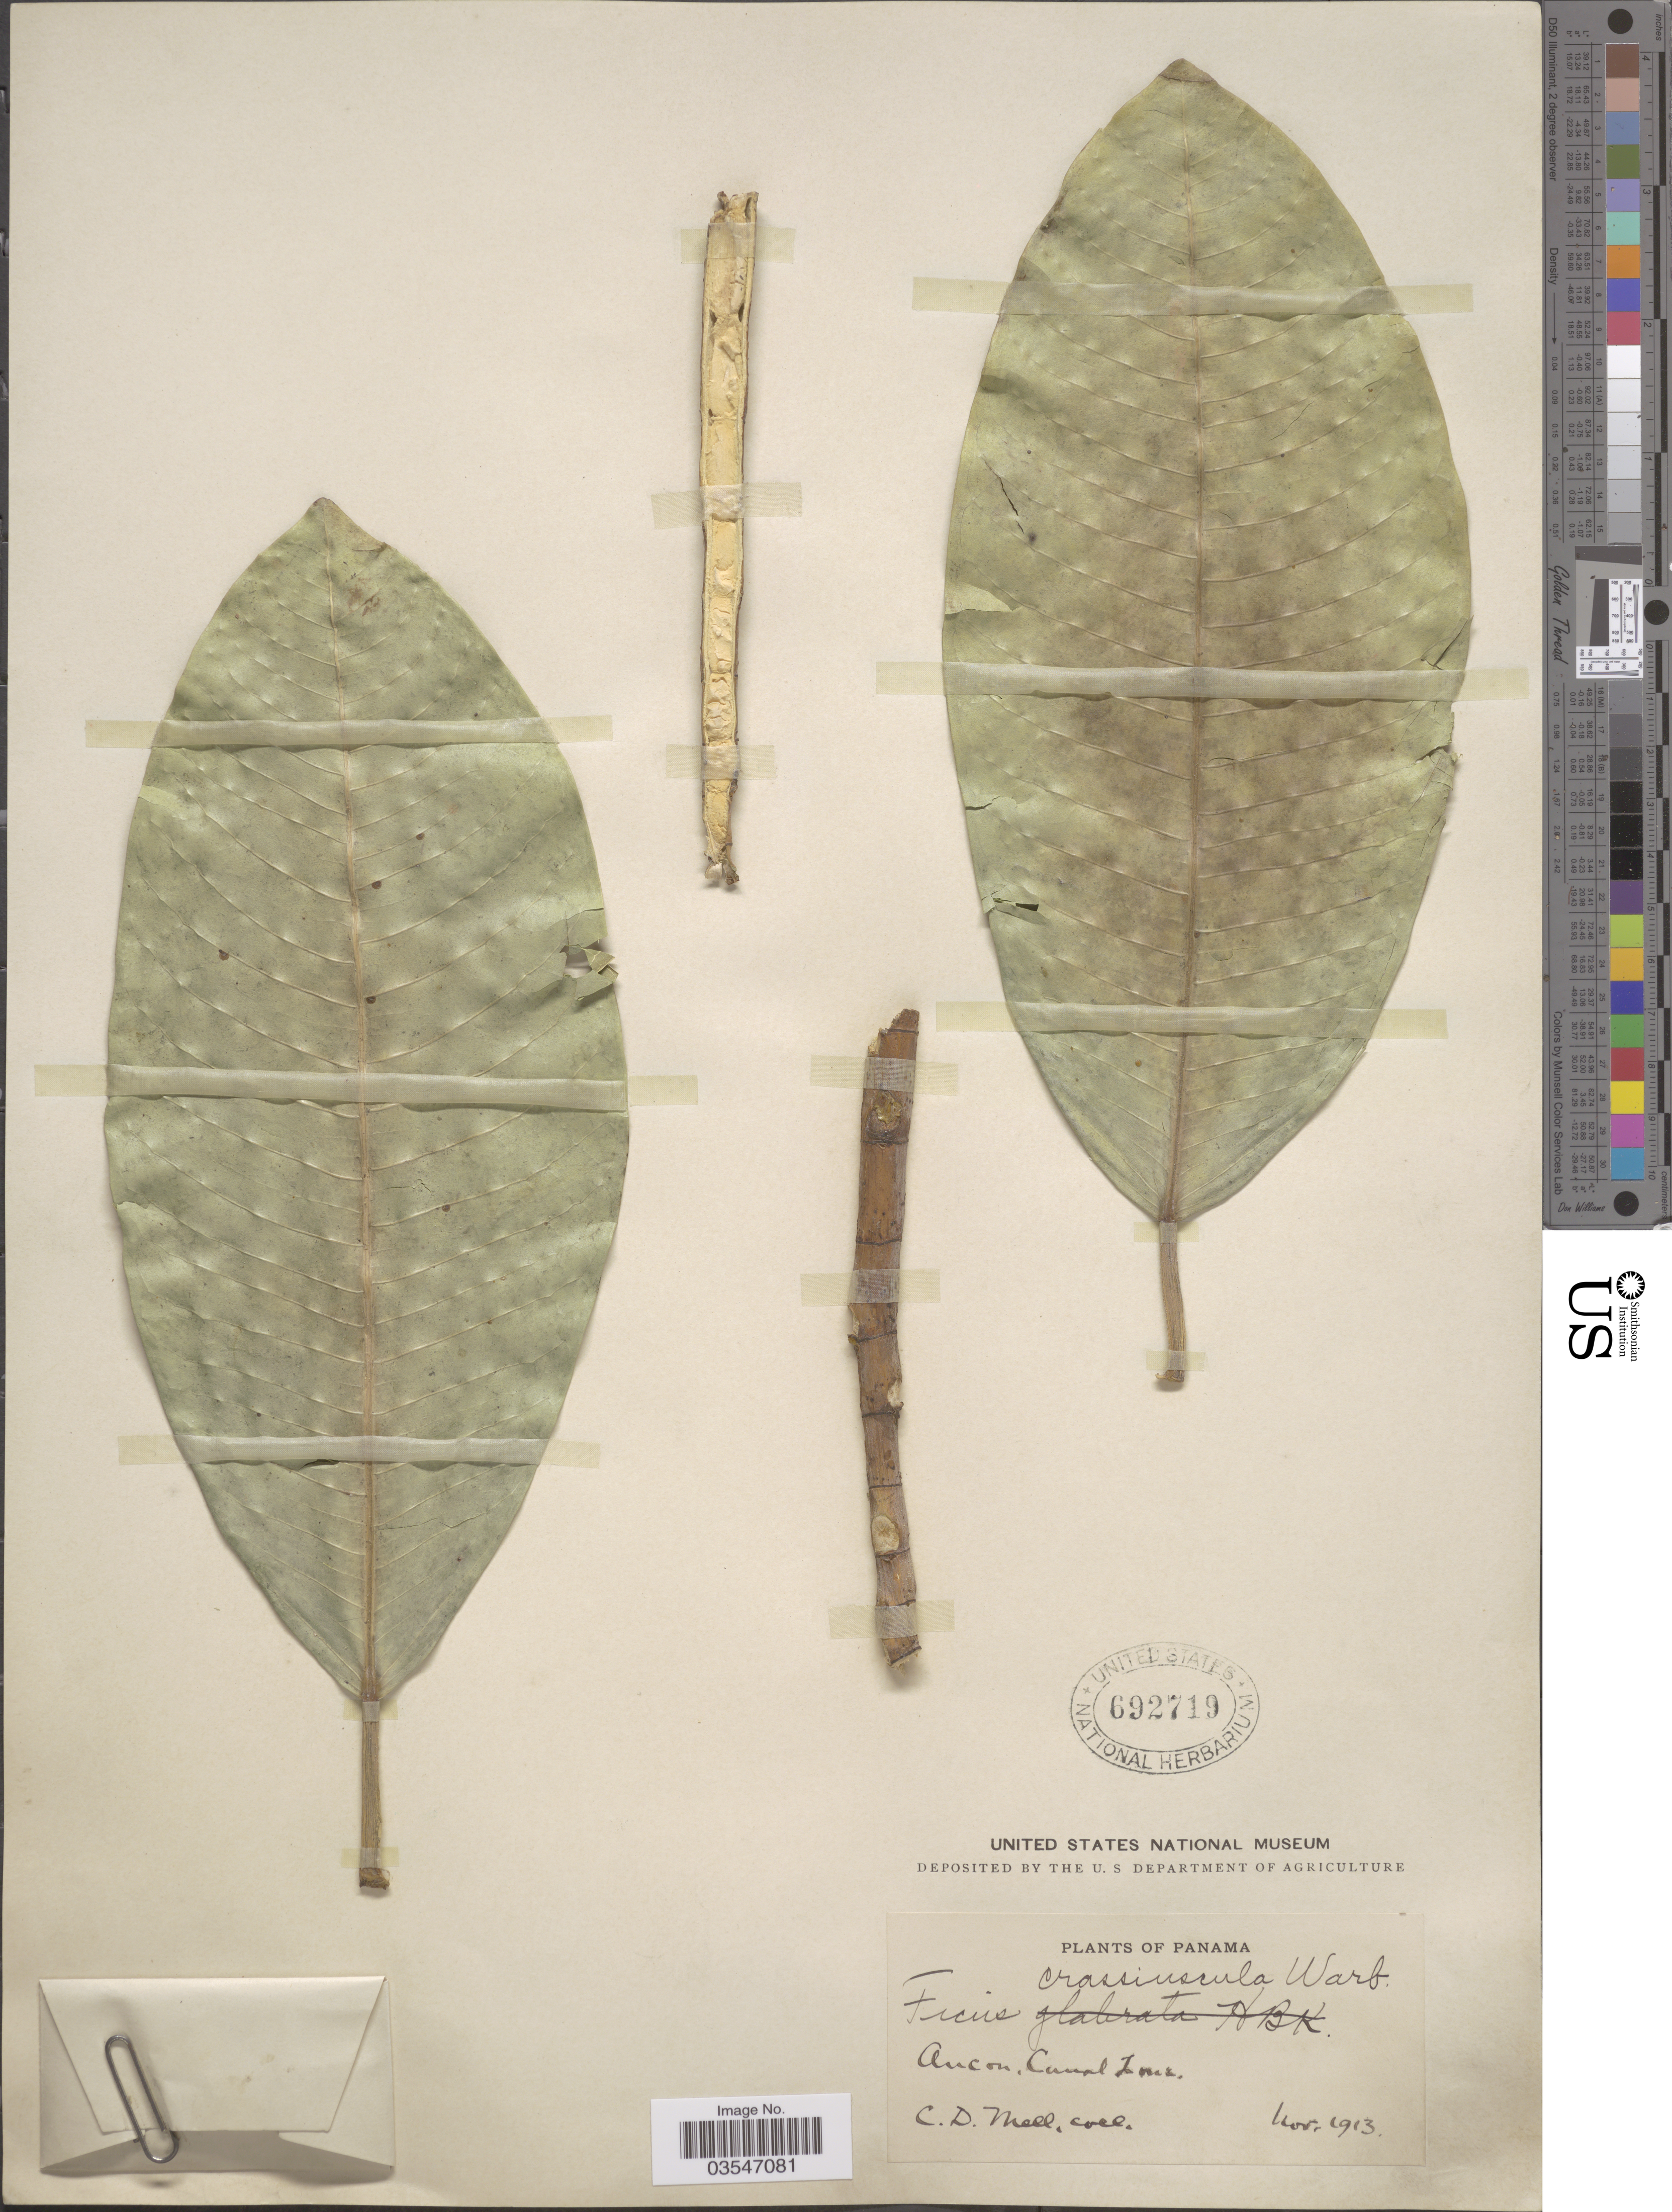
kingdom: Plantae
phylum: Tracheophyta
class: Magnoliopsida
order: Rosales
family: Moraceae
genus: Ficus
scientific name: Ficus crassiuscula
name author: Warb. ex Standl.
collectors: C. D. Mell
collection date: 1913-11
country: Panama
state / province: Colón / Panamá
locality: Ancon, Canal Zone.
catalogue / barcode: US 692719